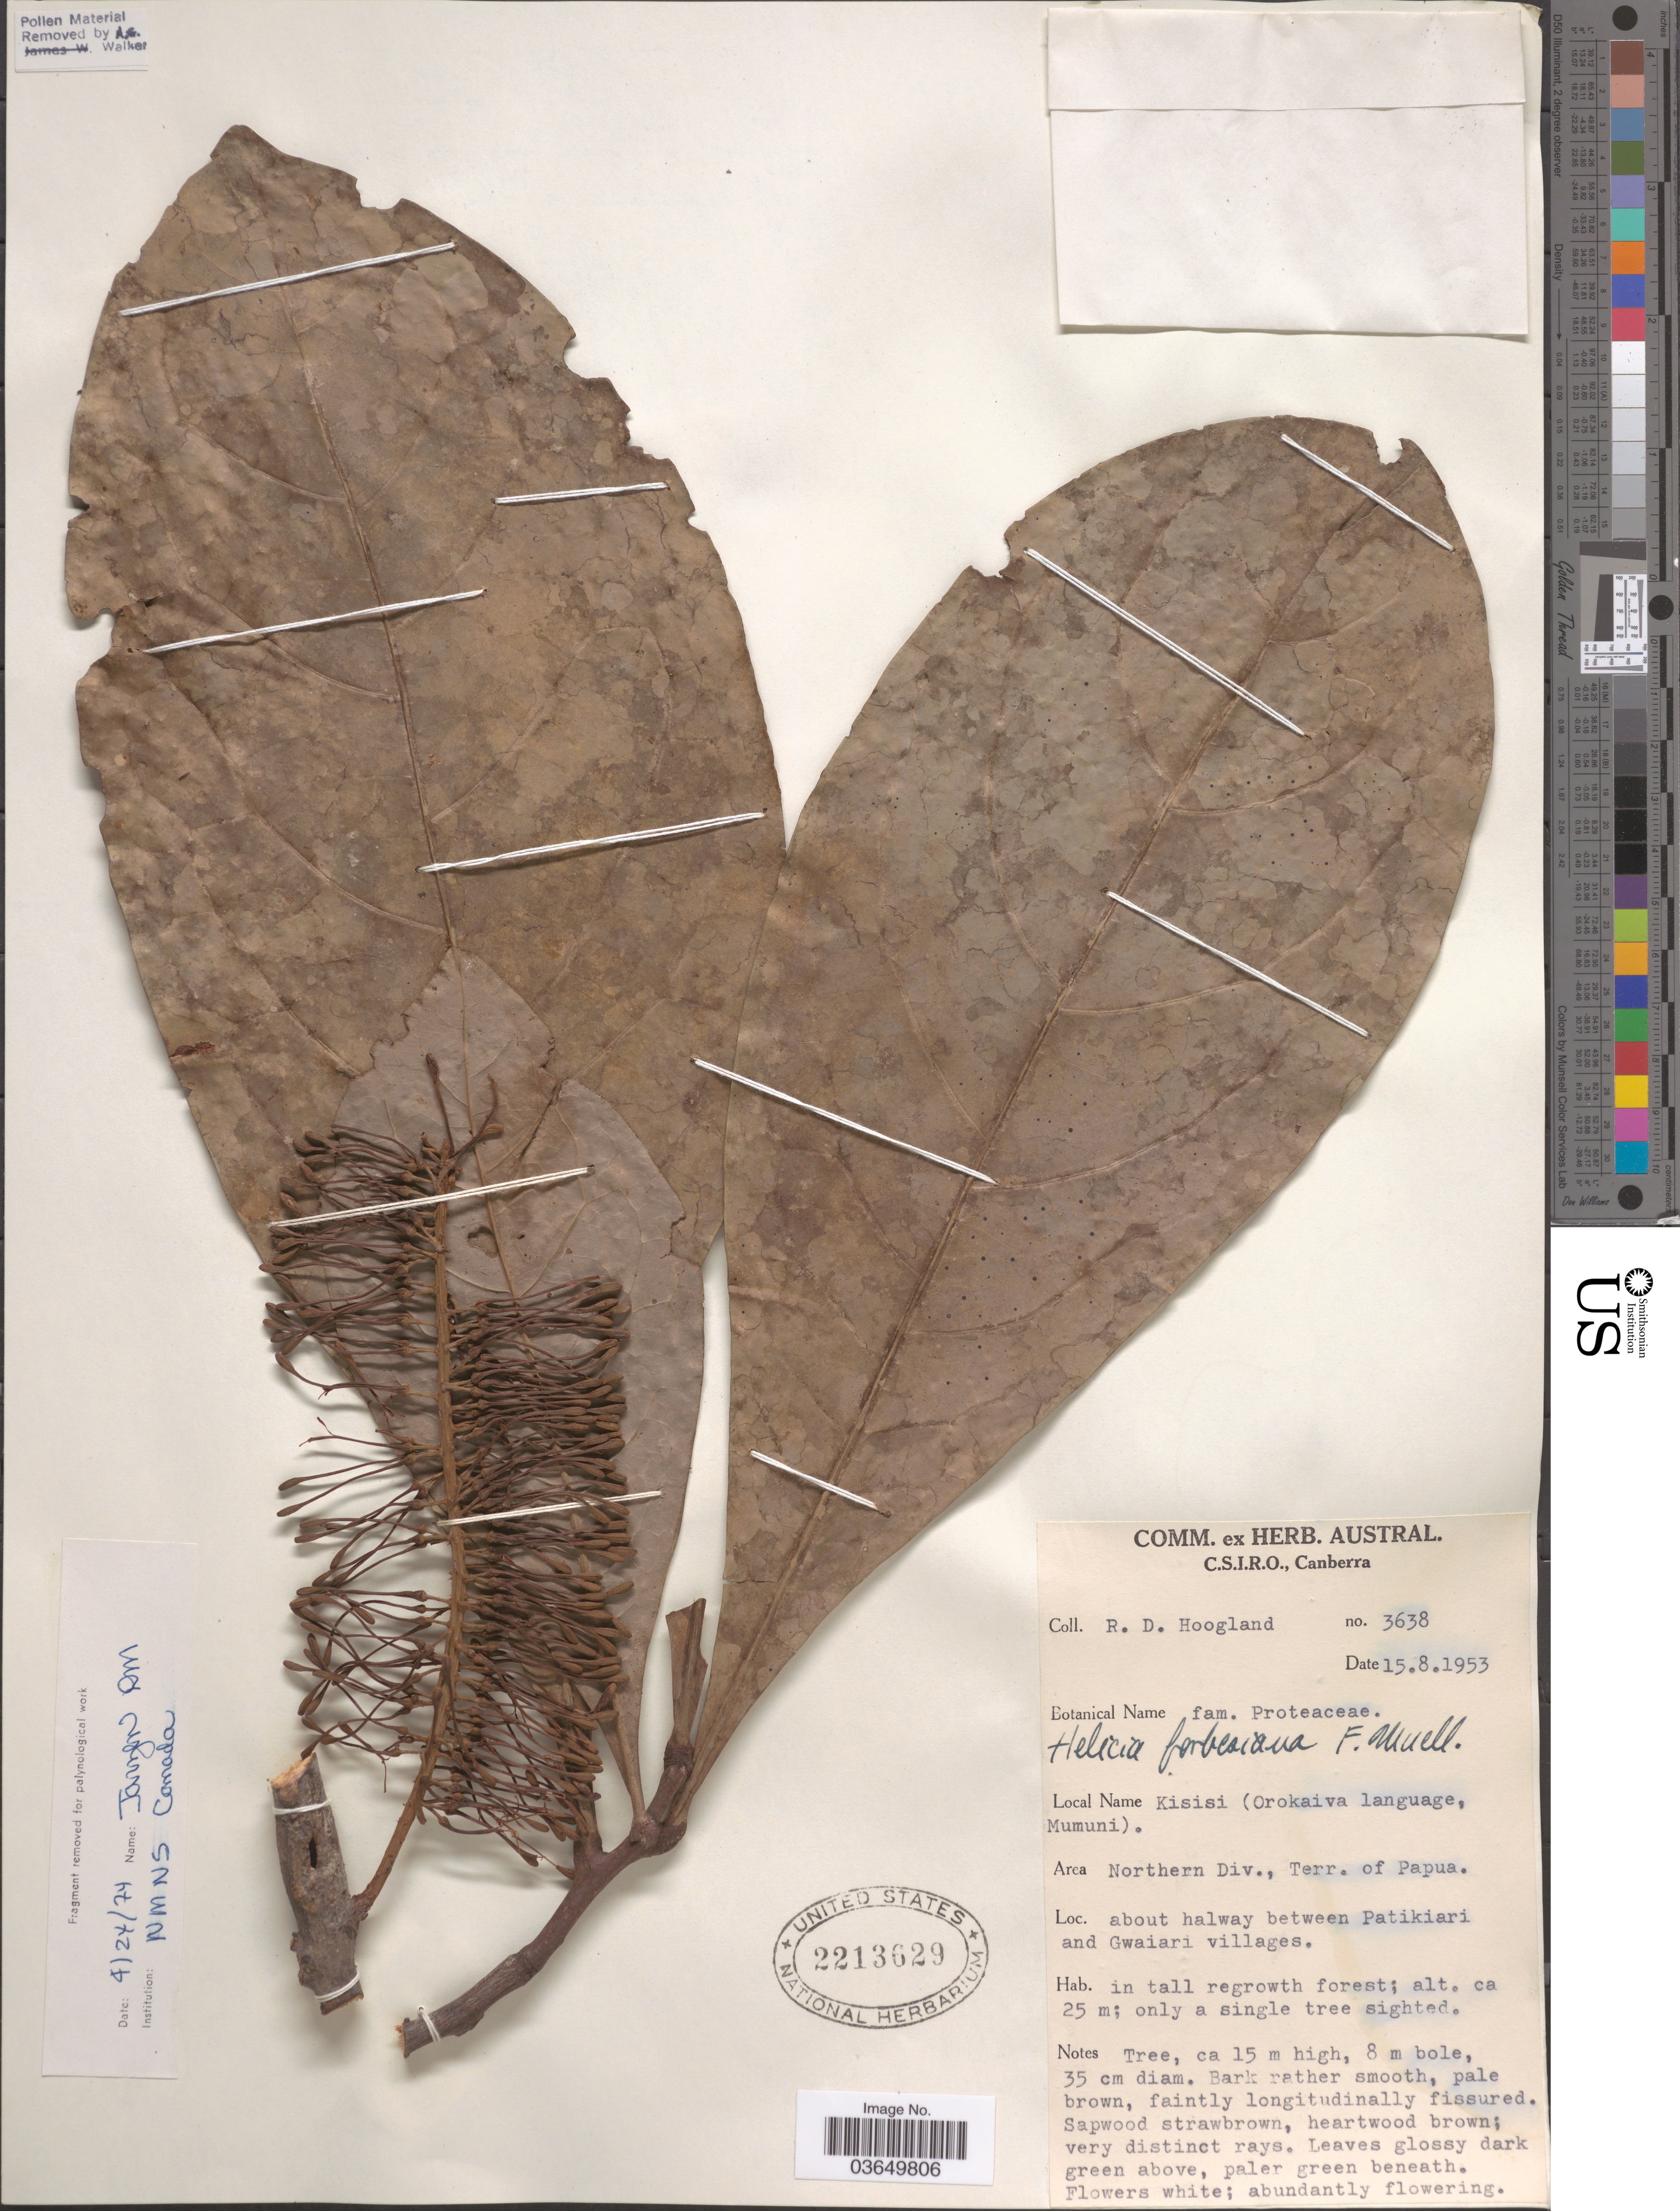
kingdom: Plantae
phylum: Tracheophyta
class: Magnoliopsida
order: Proteales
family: Proteaceae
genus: Helicia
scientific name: Helicia forbesiana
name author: F. Muell.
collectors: R. D. Hoogland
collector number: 3638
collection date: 1953-08-15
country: Papua New Guinea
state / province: Northern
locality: Area Northern Div., Terr. of Papua. About halfway between Patikiari and Gwaiari villages.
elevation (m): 25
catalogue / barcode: US 2213629